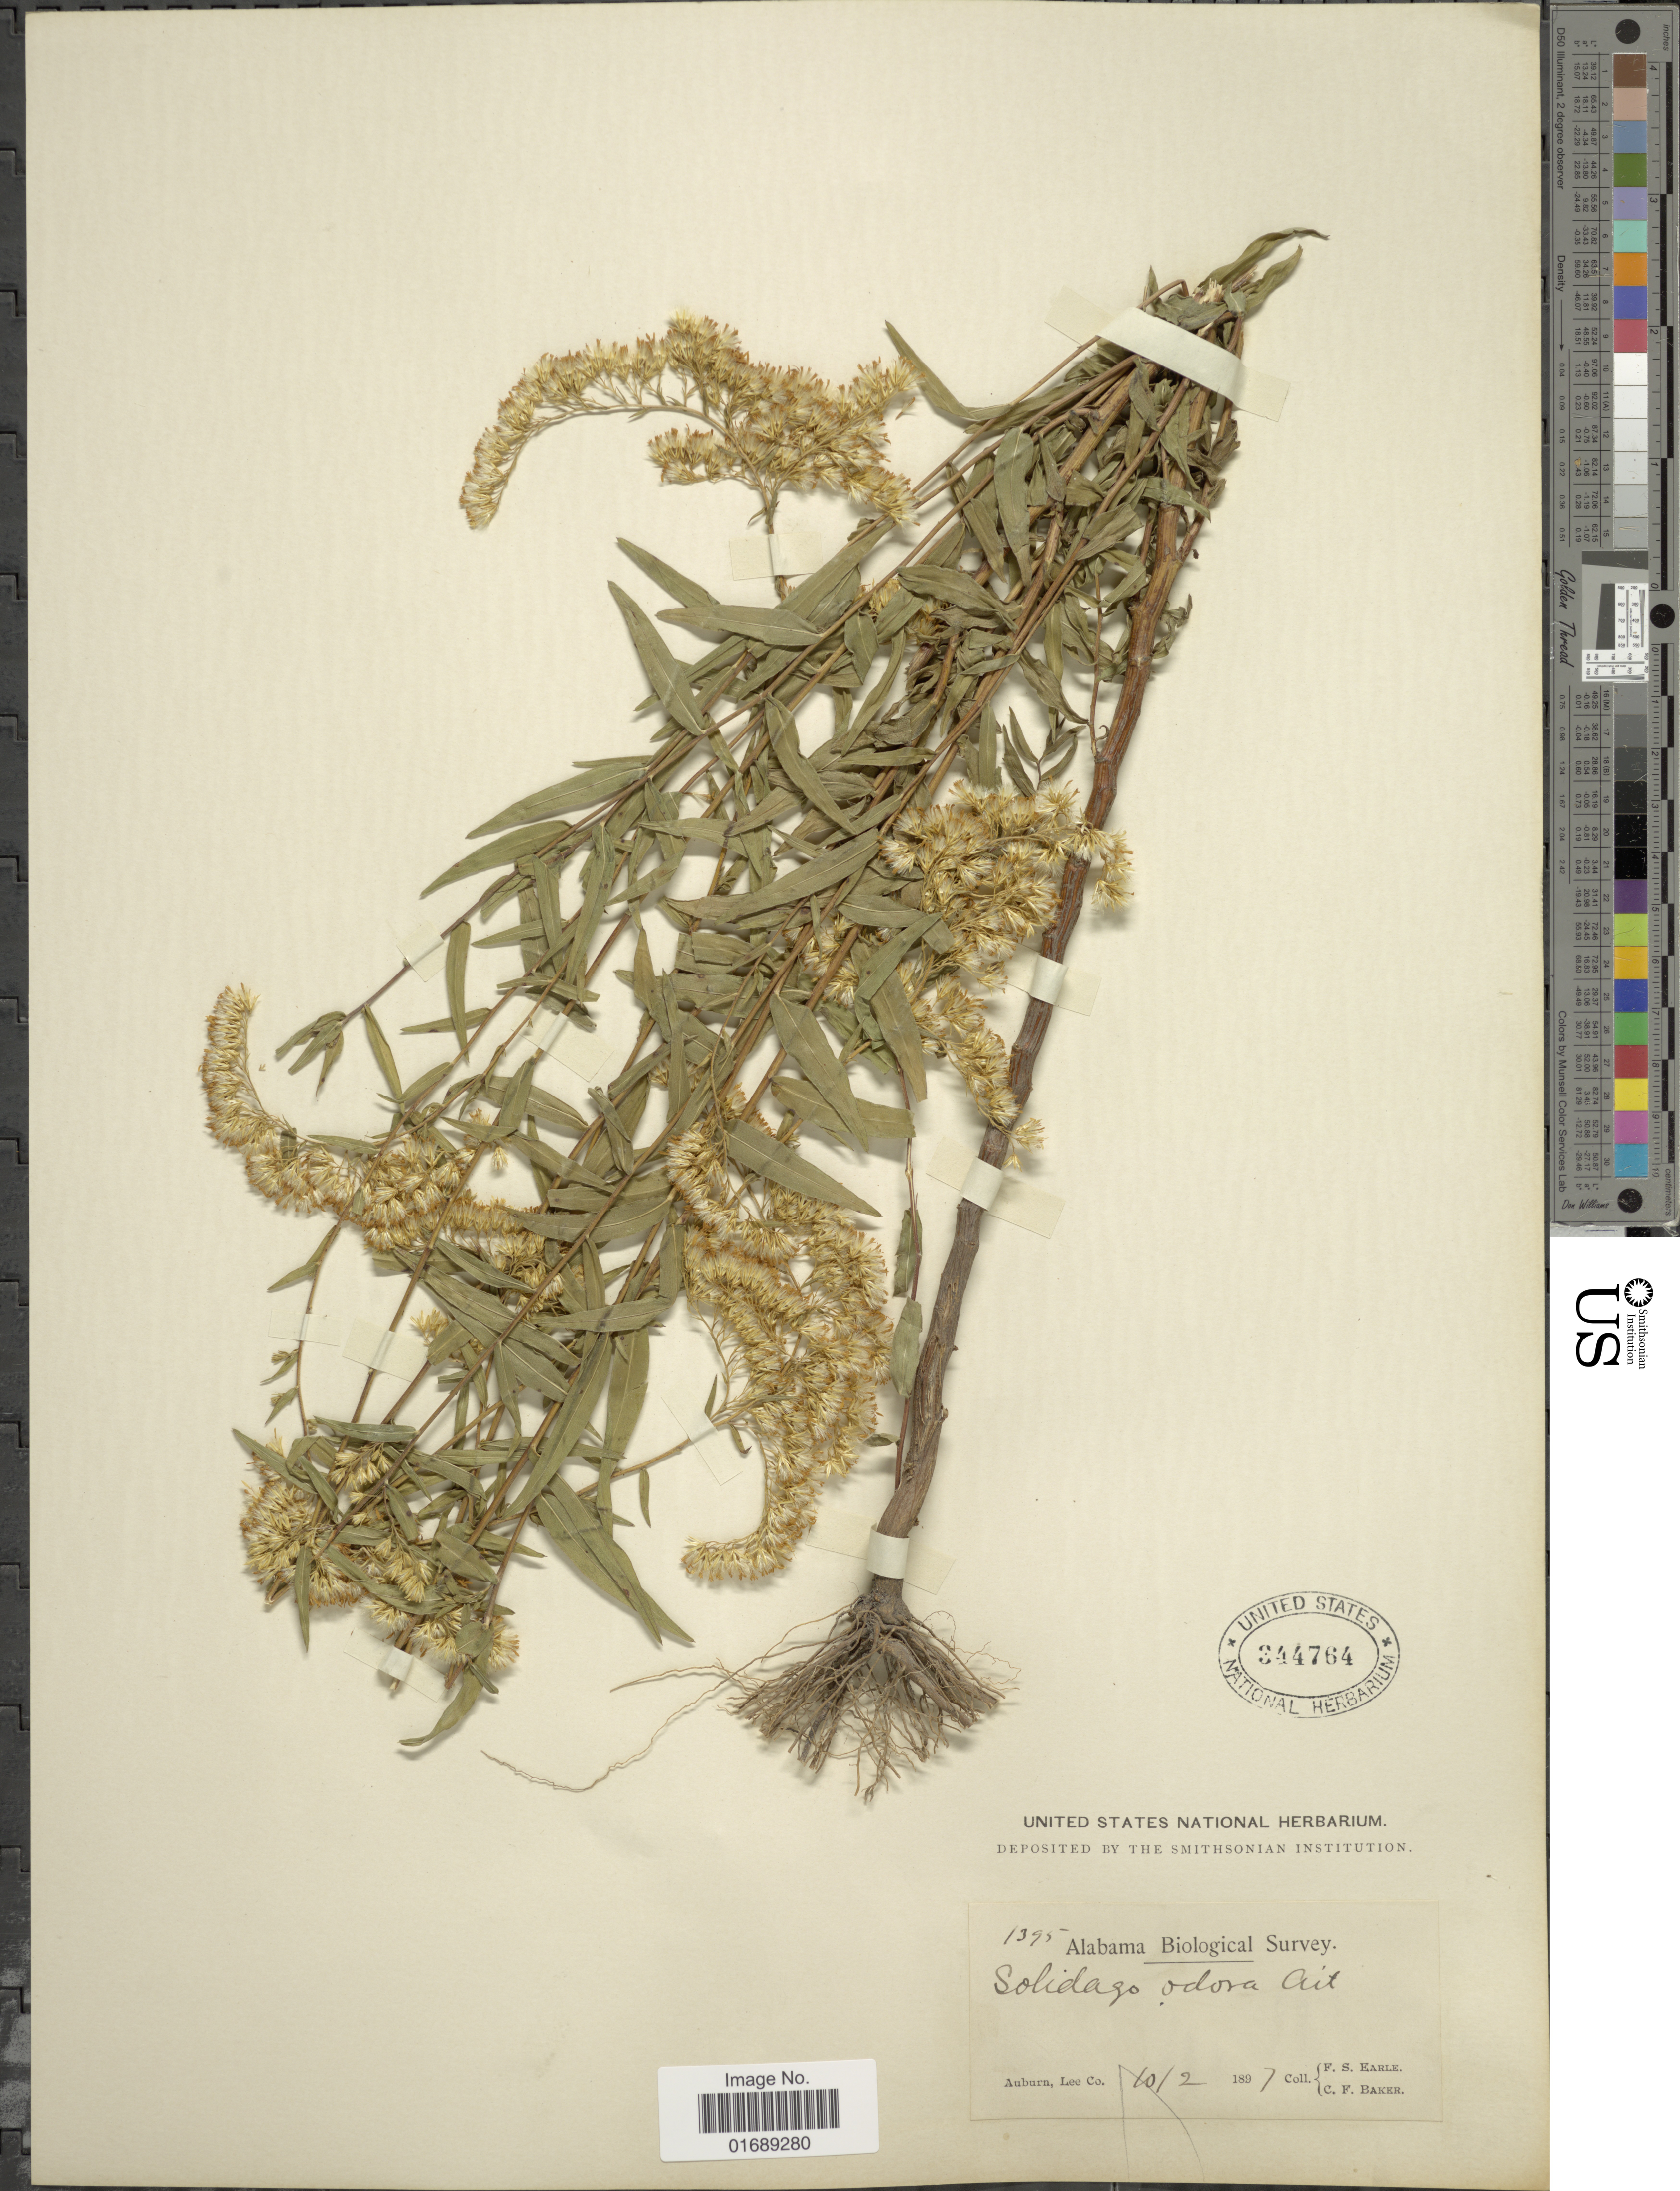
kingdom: Plantae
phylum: Tracheophyta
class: Magnoliopsida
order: Asterales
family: Asteraceae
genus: Solidago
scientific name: Solidago odora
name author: Aiton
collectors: F. S. Earle & C. F. Baker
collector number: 1395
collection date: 1897-02-10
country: United States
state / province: Alabama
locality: Auburn, Lee Co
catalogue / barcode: US 344764